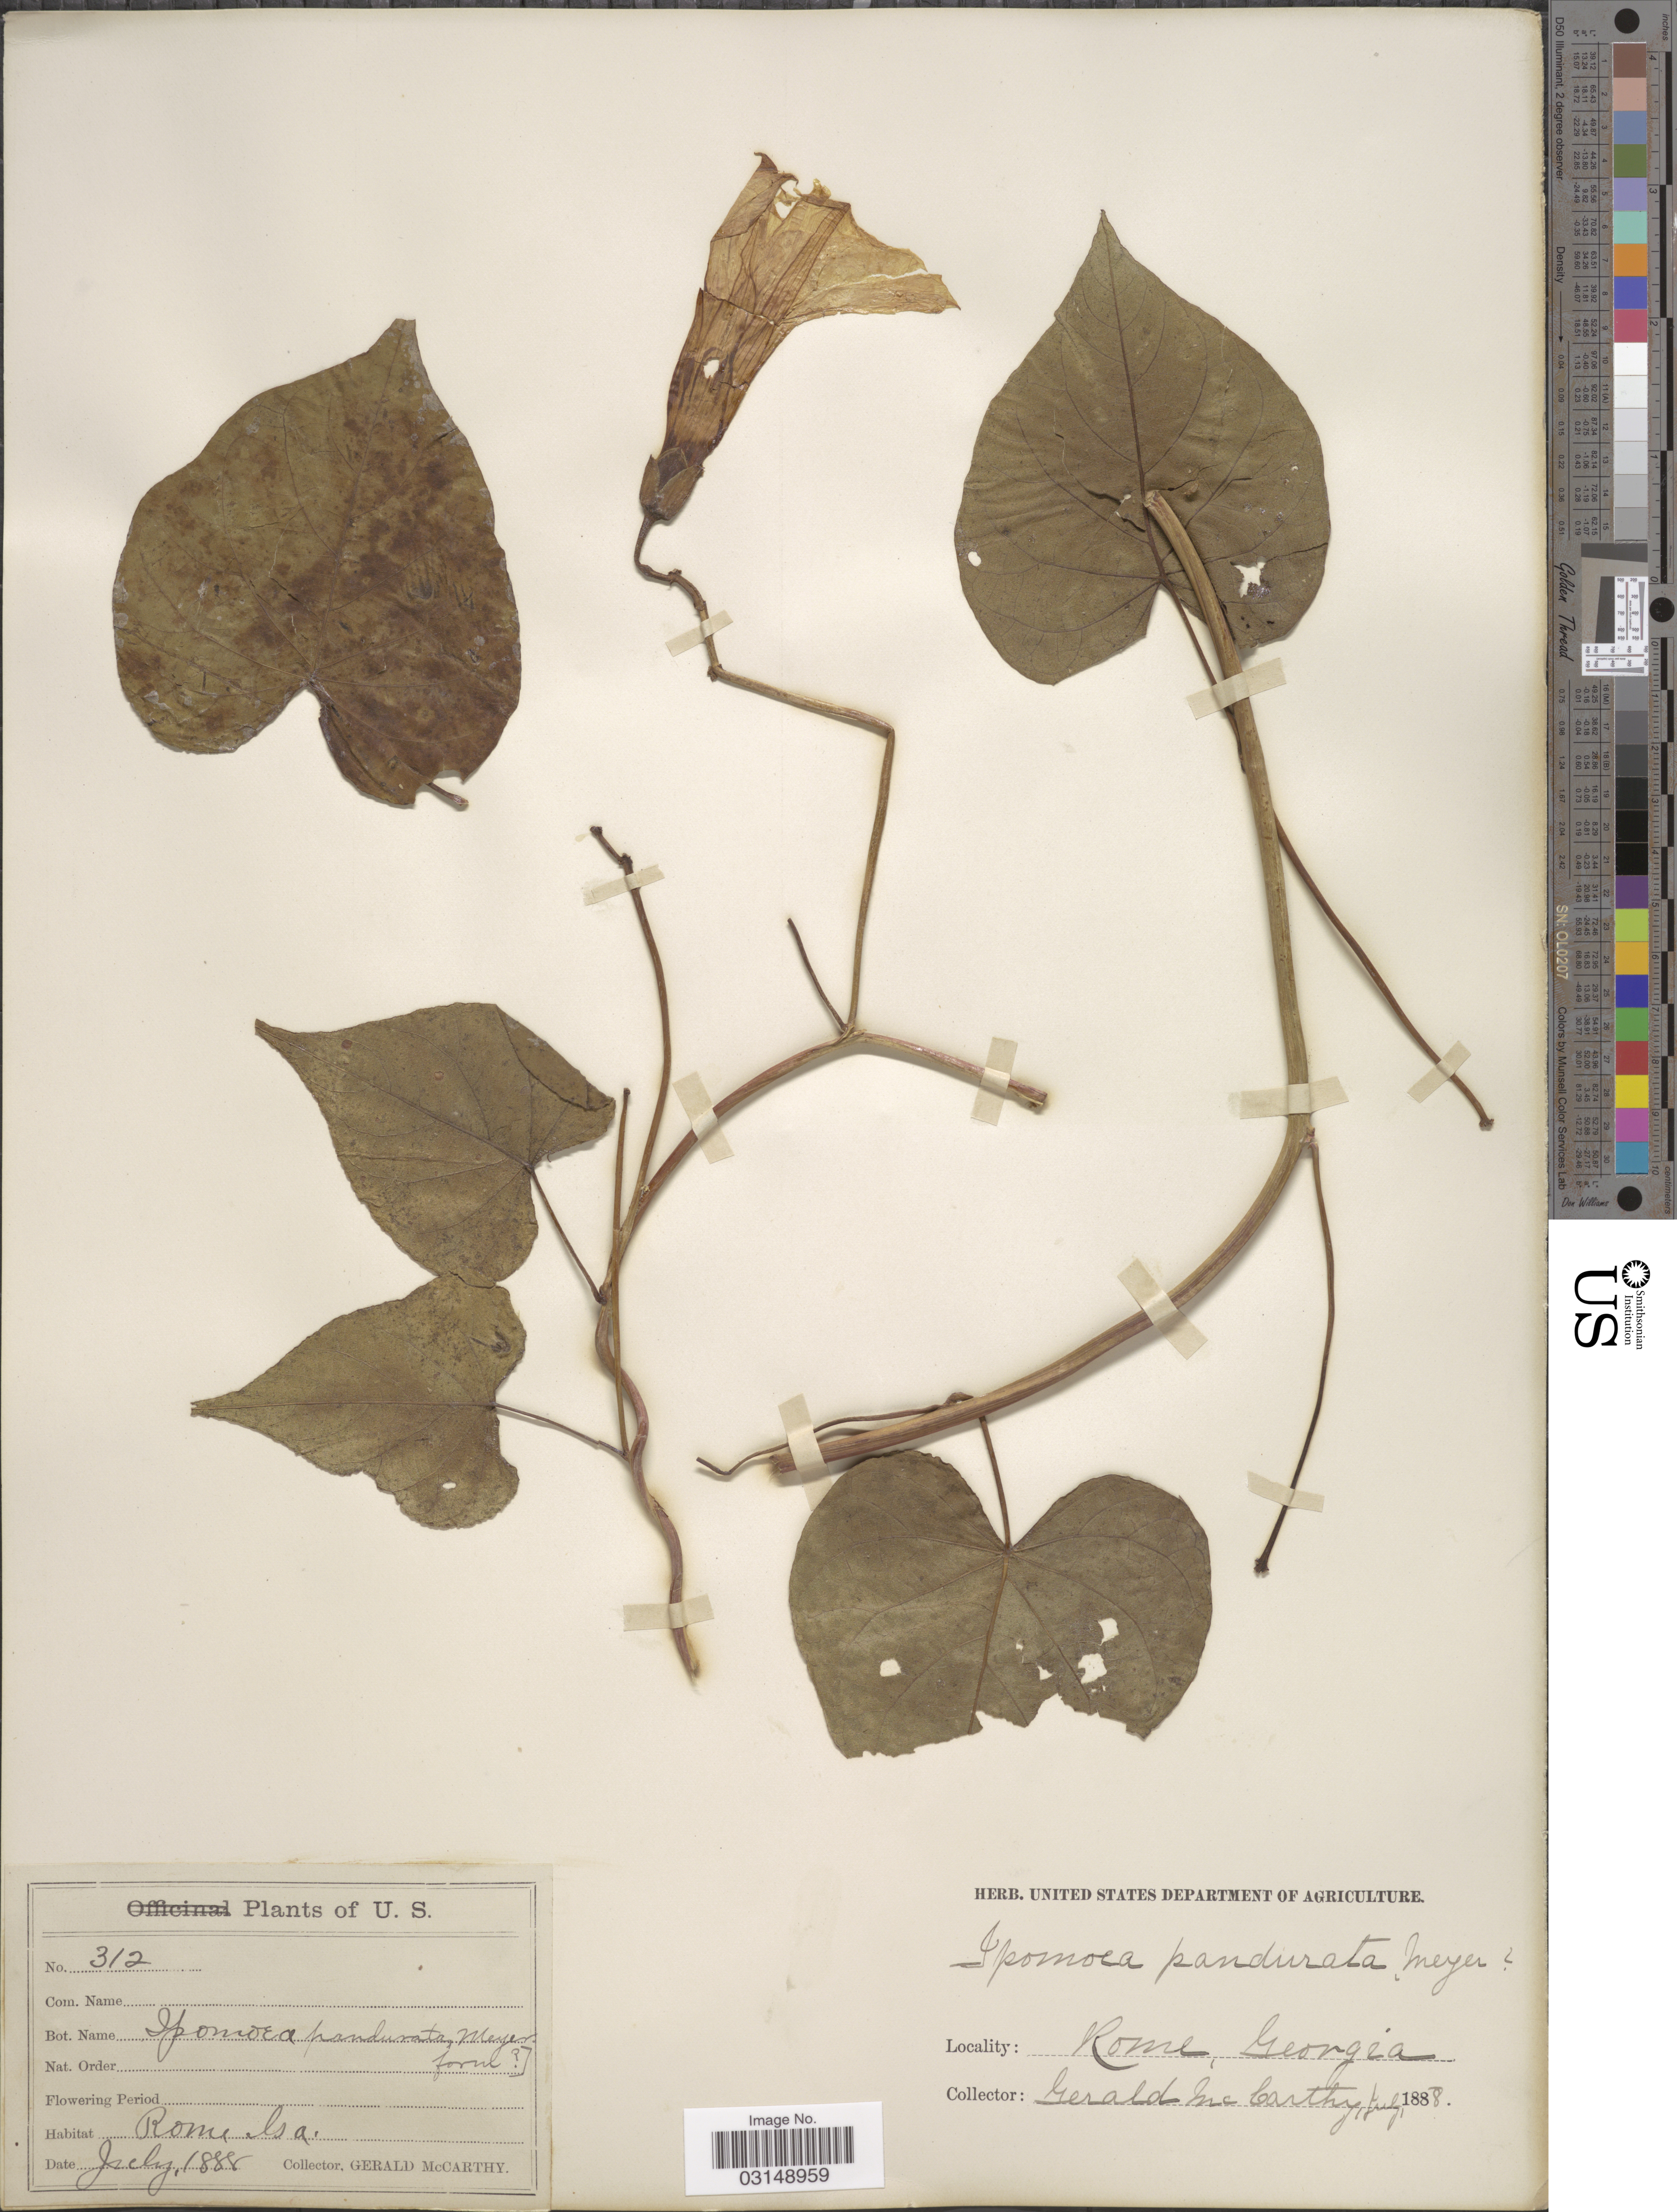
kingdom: Plantae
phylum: Tracheophyta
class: Magnoliopsida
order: Solanales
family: Convolvulaceae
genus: Ipomoea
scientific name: Ipomoea pandurata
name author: (L.) G. Mey.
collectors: G. McCarthy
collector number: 312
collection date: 1888-07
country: United States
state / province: Georgia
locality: Rome.